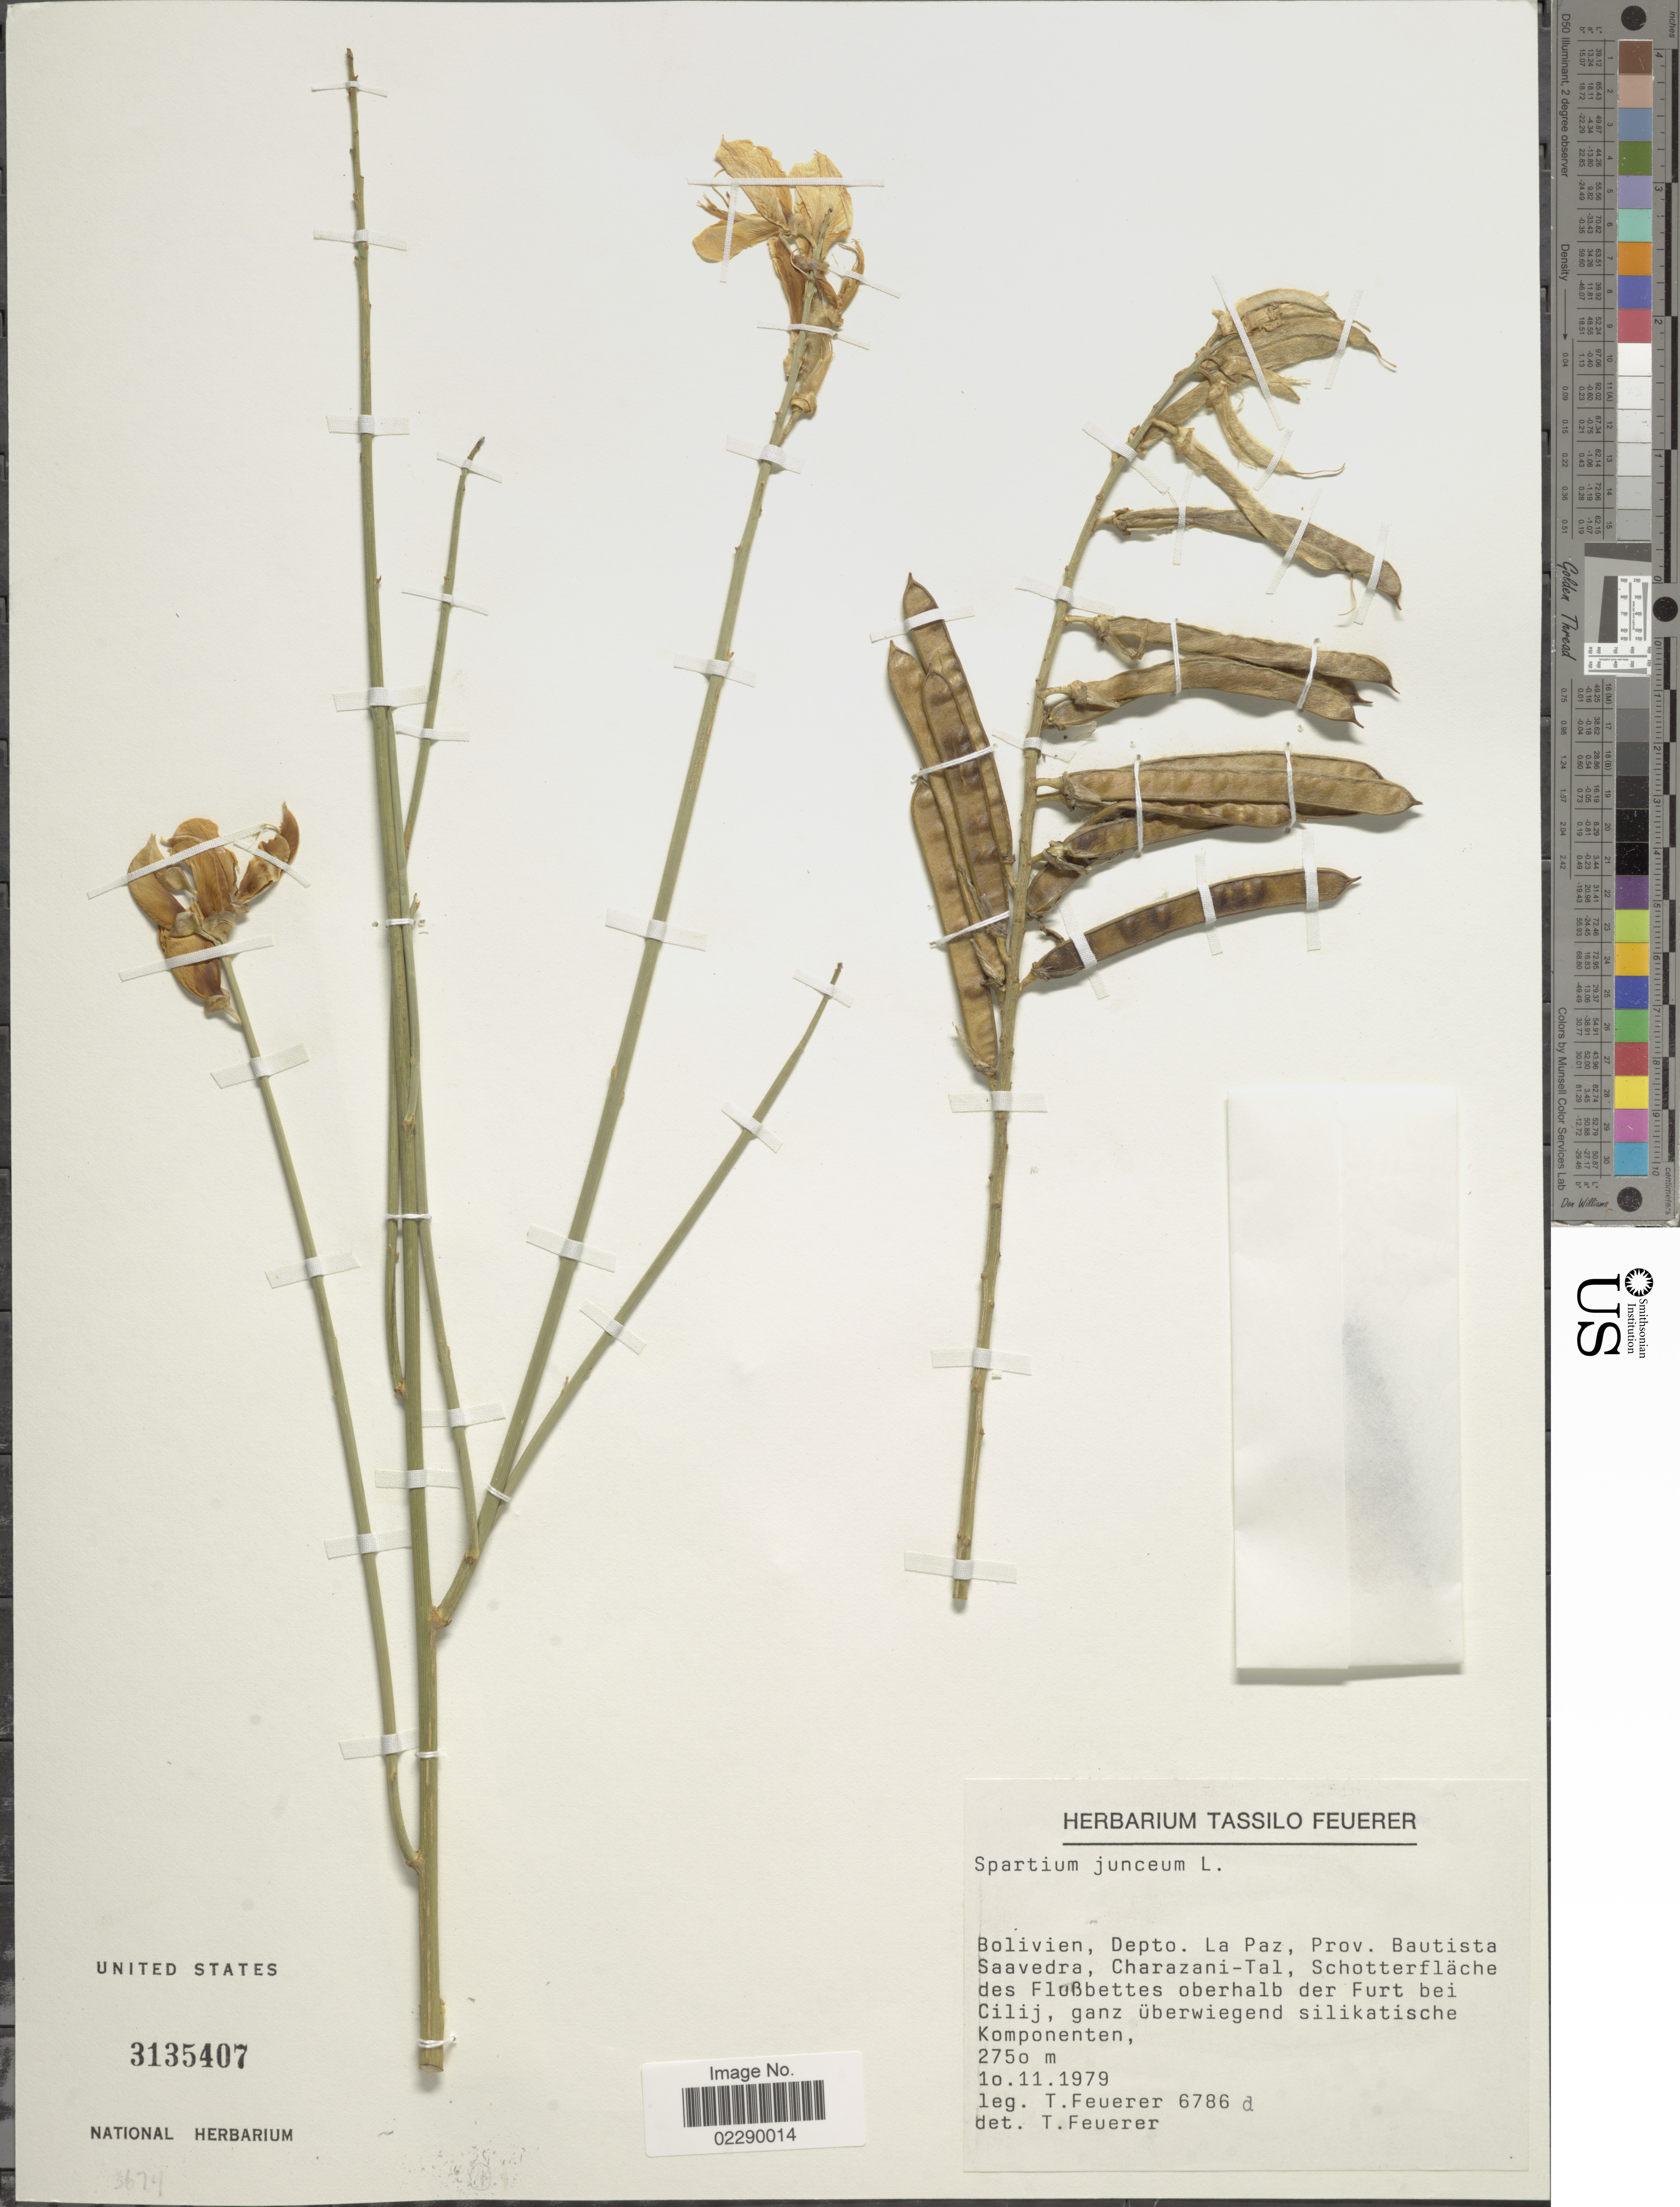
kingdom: Plantae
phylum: Tracheophyta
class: Magnoliopsida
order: Fabales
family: Fabaceae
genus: Spartium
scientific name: Spartium junceum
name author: L.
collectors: T. Feuerer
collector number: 6786d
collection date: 1979-11-10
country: Bolivia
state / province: La Paz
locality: Bolivien, Depto. La Paz, Prov. Bautista Saavedra, Charanzani-Tal, Schotterfläche des Flußbettes oberhalb der Furt bei Cilij, ganz überwiegend silikatische Komponenten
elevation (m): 2750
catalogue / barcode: US 3135407